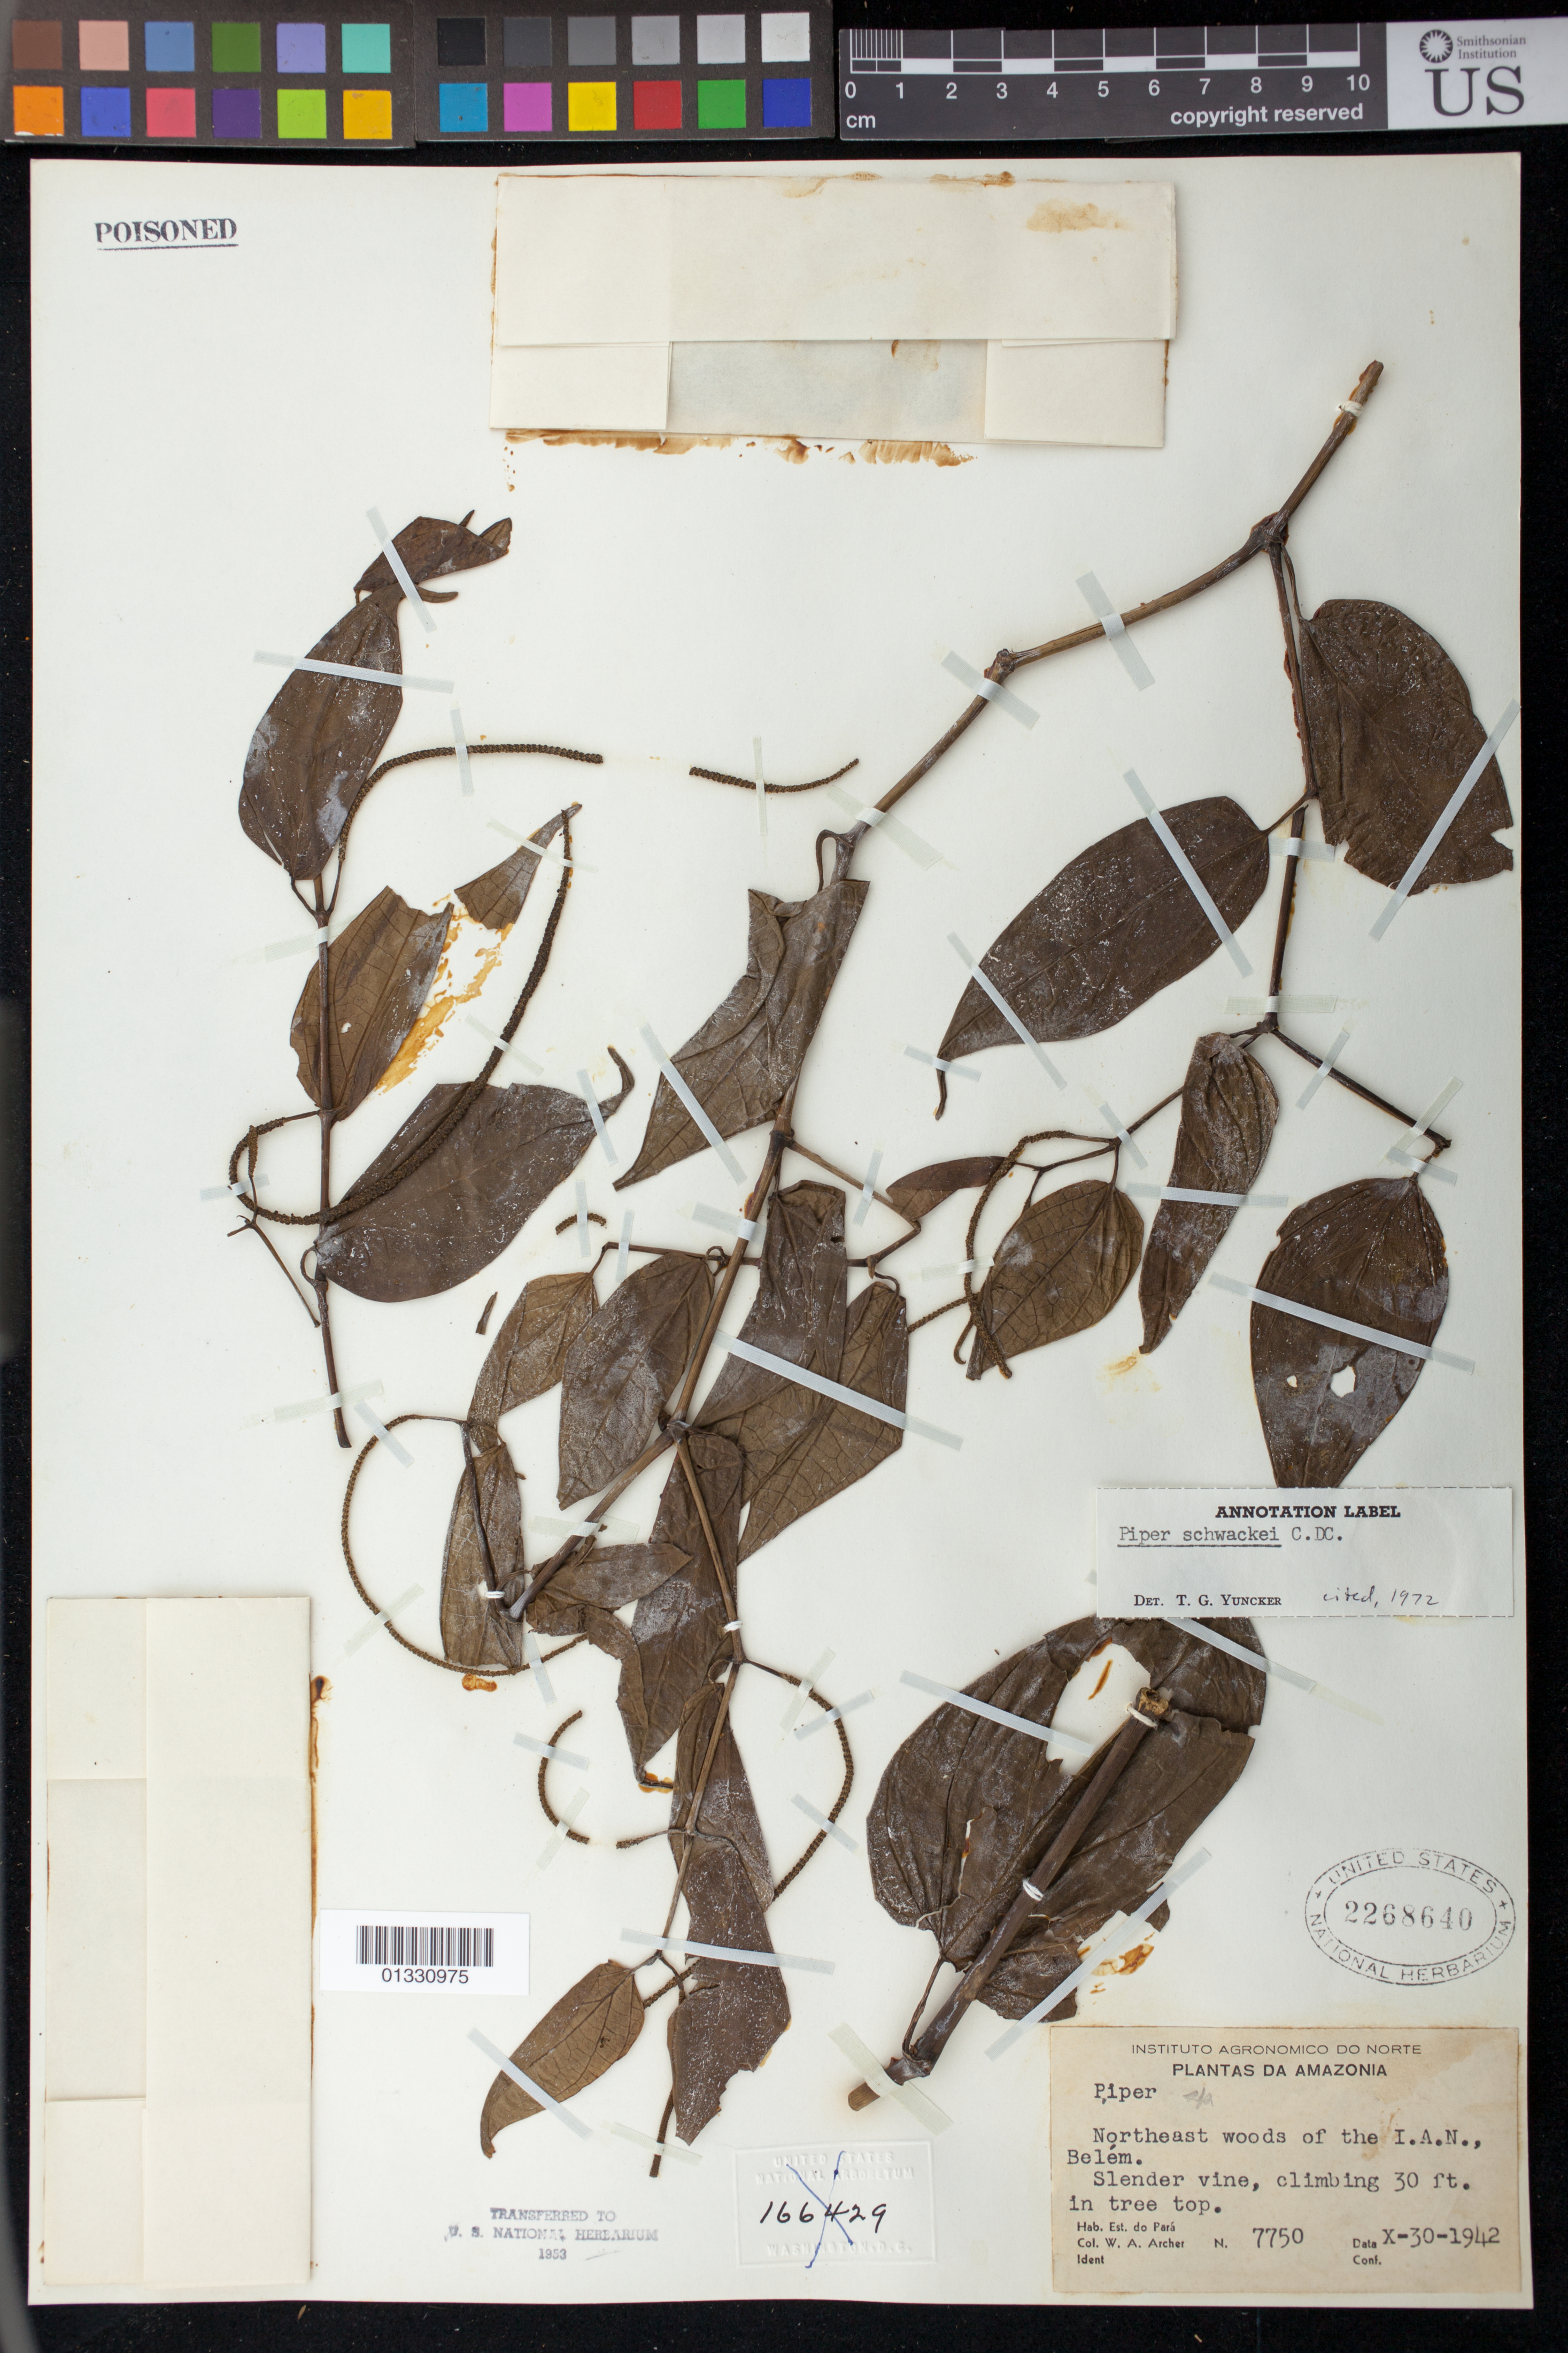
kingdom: Plantae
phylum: Tracheophyta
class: Magnoliopsida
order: Piperales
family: Piperaceae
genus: Piper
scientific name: Piper schwackei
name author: C. DC.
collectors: A. W. Archer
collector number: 7750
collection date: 1942-10-30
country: Brazil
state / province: Pará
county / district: Belém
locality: Northeast woods of the I.A.N.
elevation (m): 9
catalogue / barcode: US 2268640